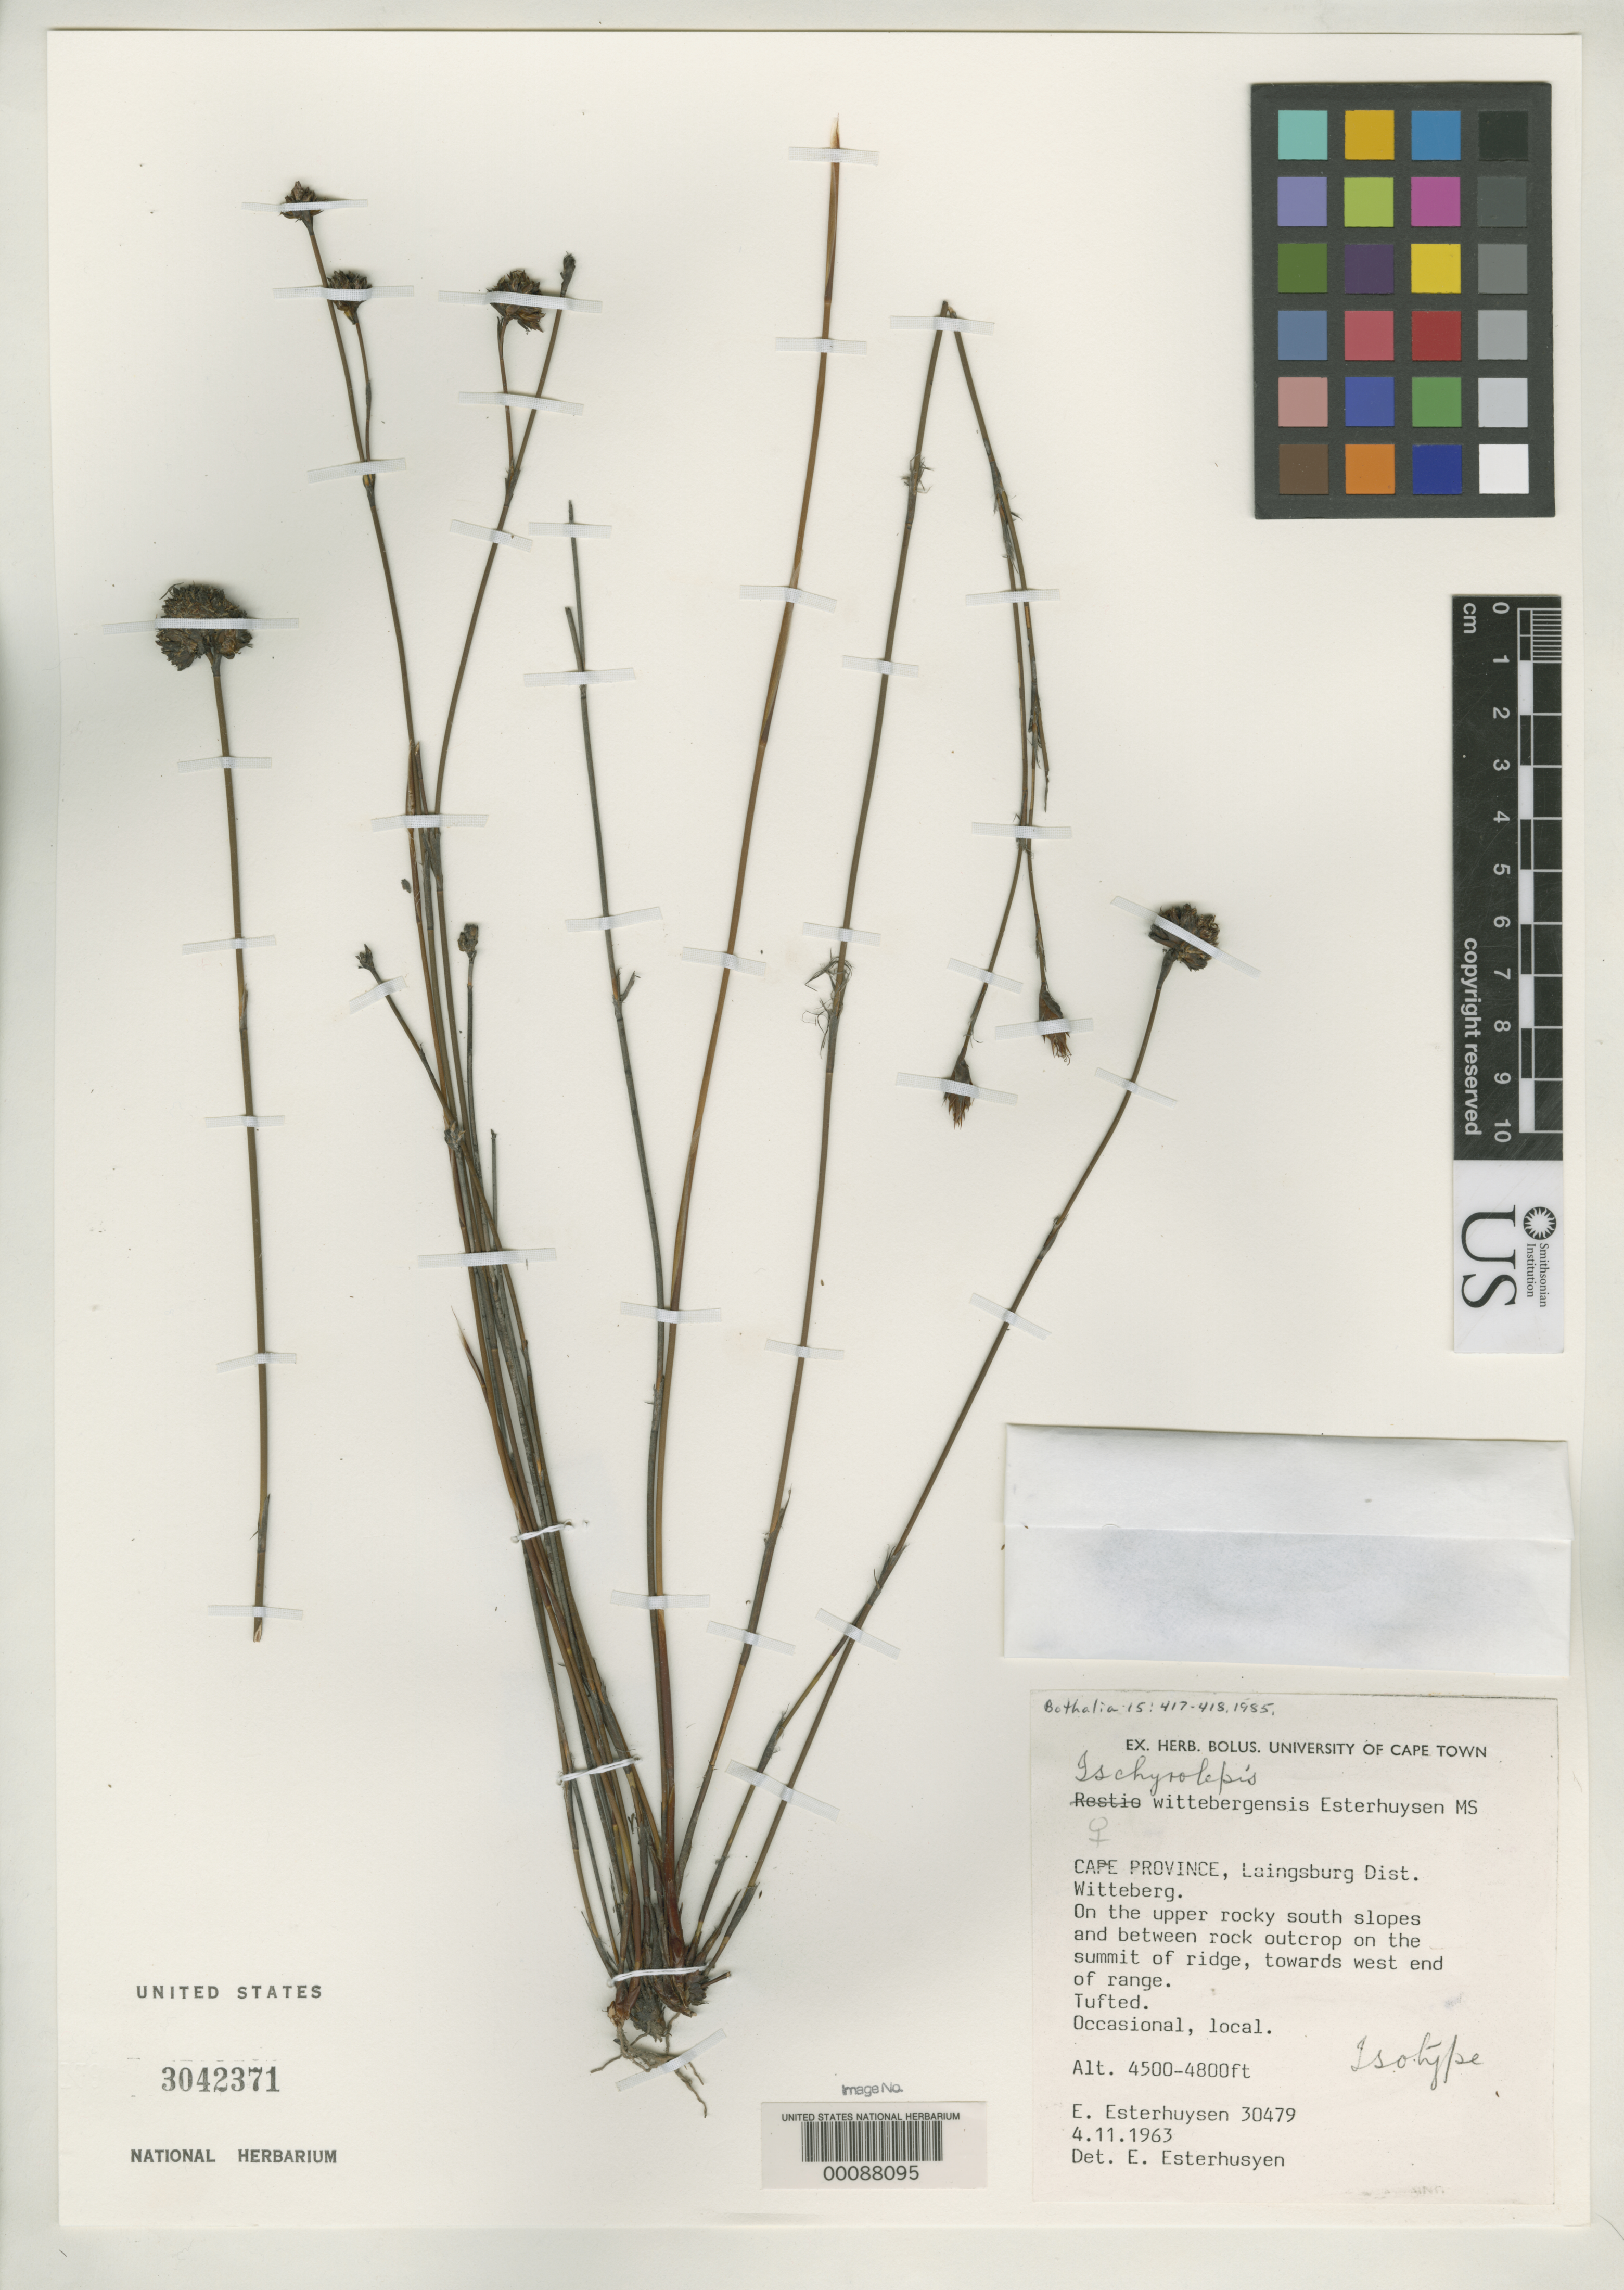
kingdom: Plantae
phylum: Tracheophyta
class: Liliopsida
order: Poales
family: Restionaceae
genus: Ischyrolepis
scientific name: Ischyrolepis wittebergensis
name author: Esterh.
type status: Isotype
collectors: E. E. Esterhuysen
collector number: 30479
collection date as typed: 04 Nov 1963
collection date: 1963-11-04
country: South Africa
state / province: Western Cape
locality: Witteberg. Laingsberg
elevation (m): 1372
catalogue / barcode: US 3042371